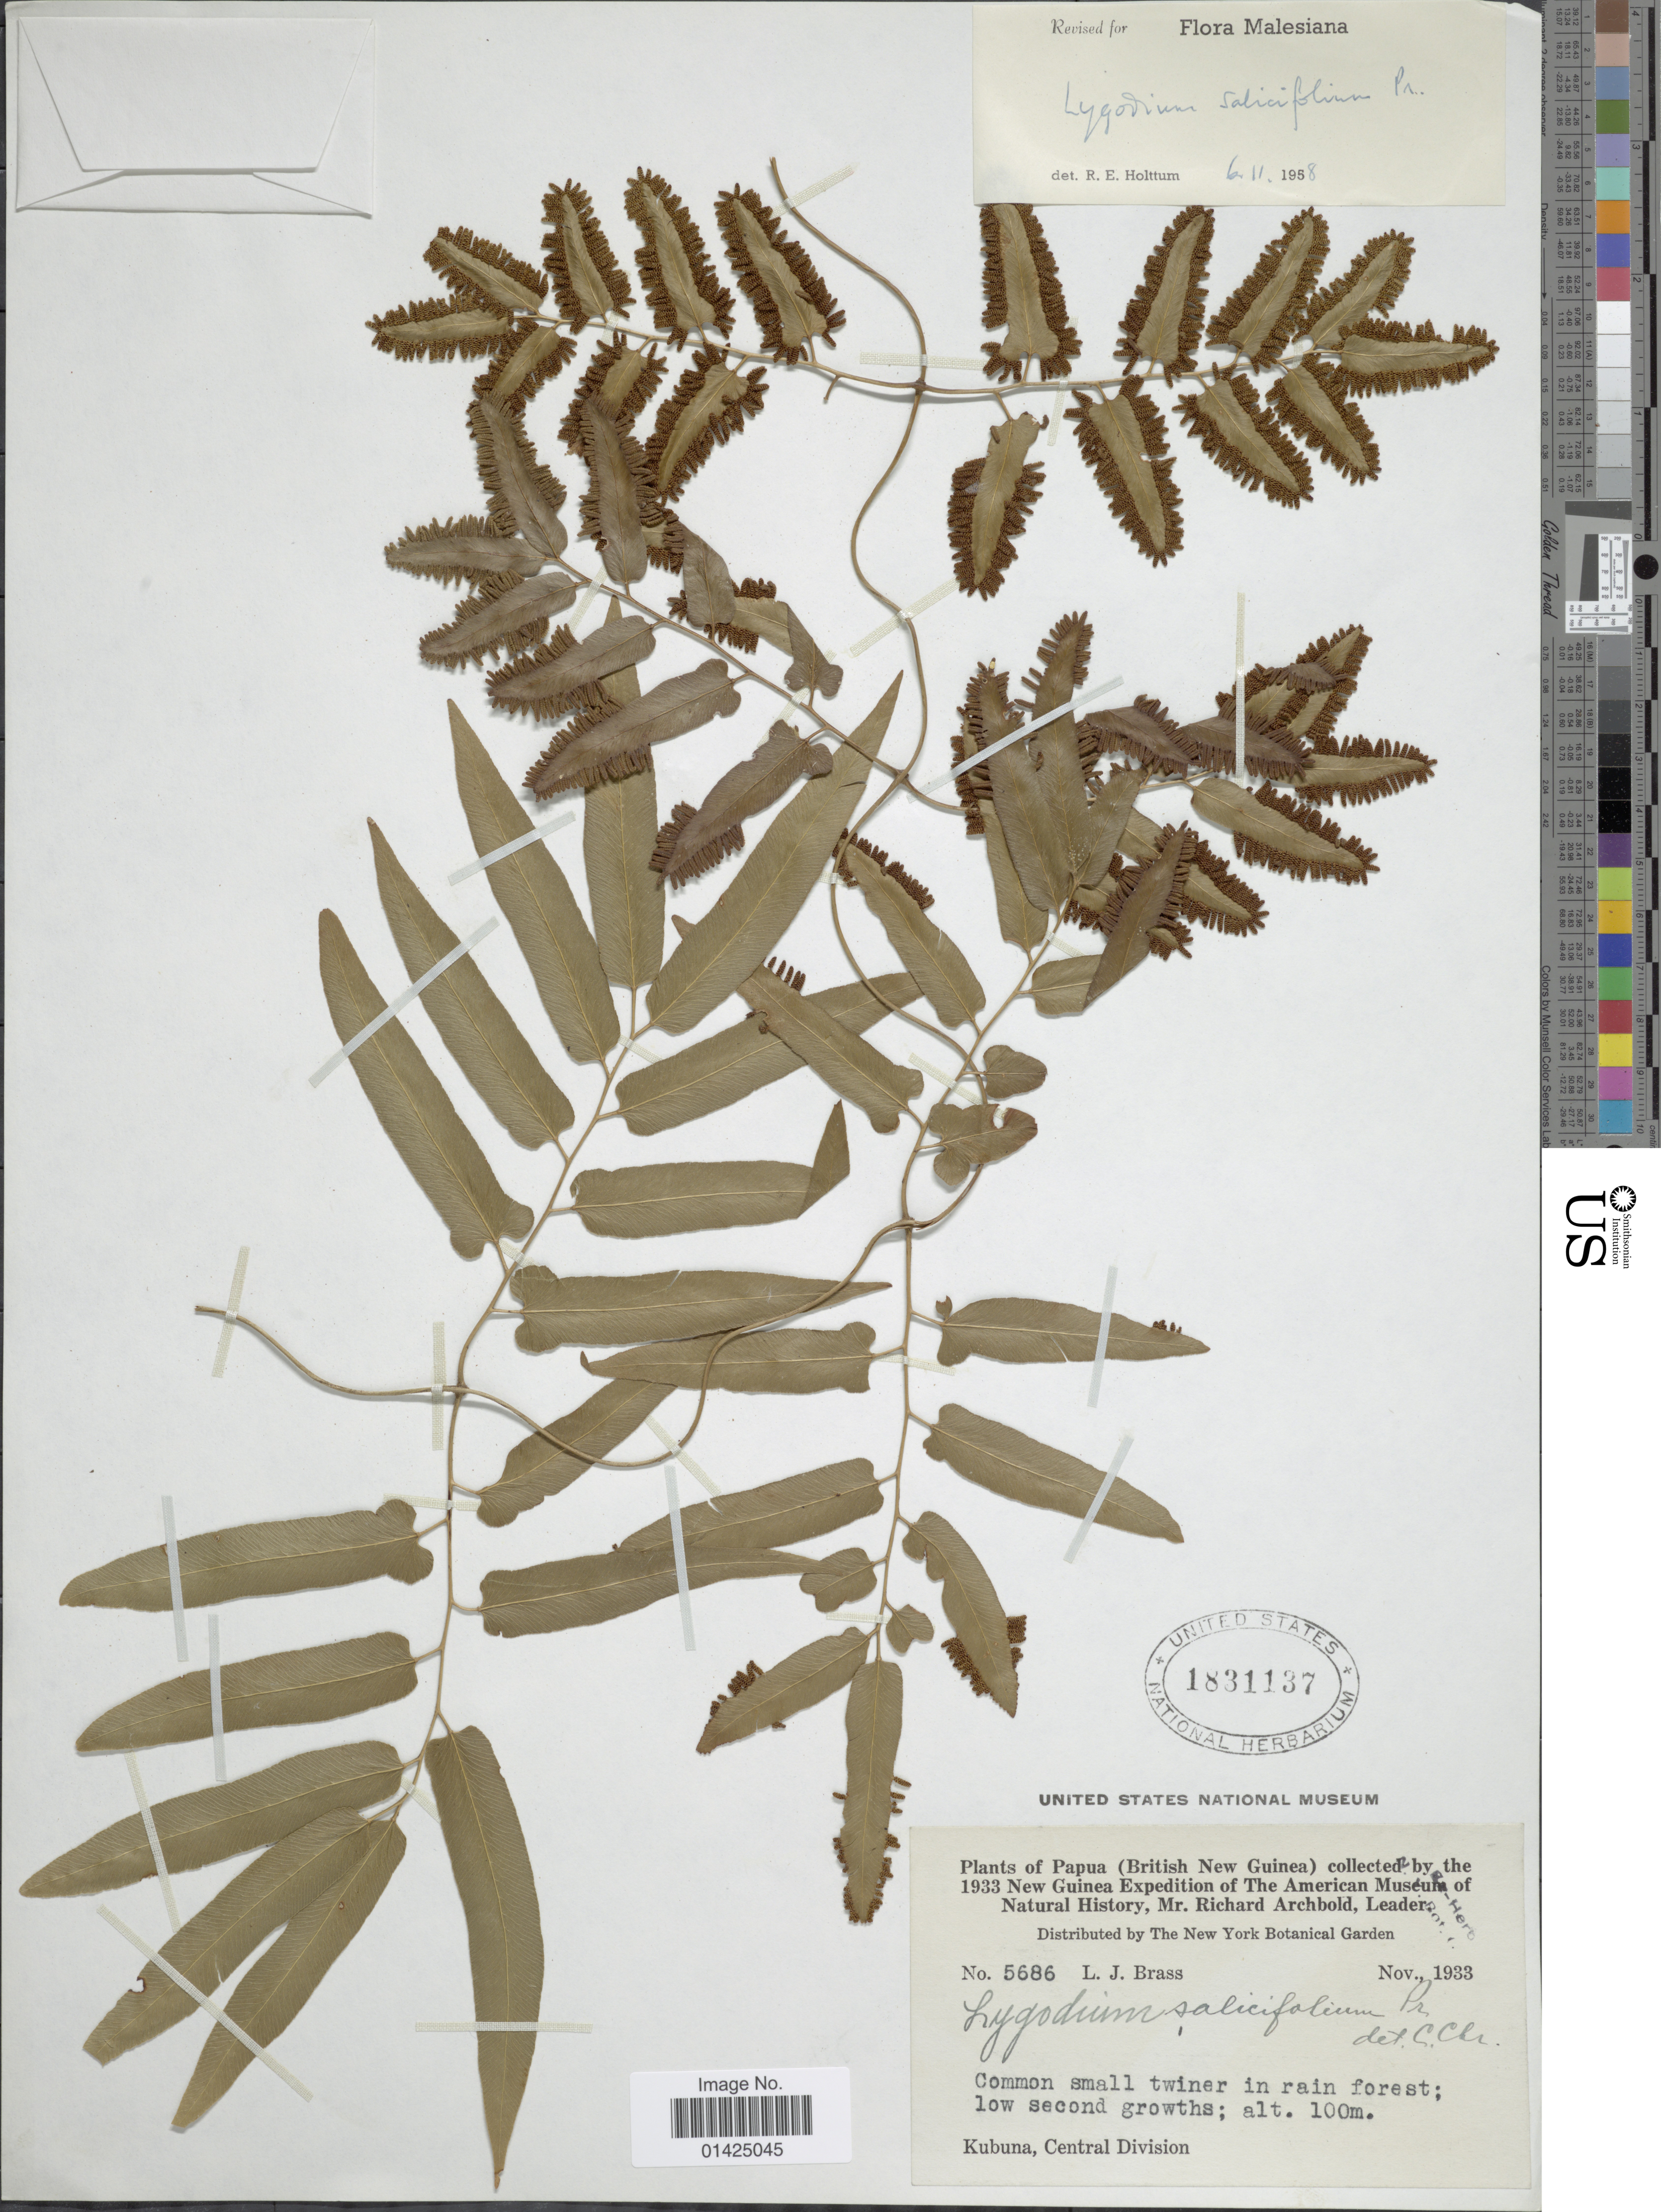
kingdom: Plantae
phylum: Tracheophyta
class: Polypodiopsida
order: Schizaeales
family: Lygodiaceae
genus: Lygodium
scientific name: Lygodium sailcifolium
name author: C. Presl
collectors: L. J. Brass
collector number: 5686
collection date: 1933-11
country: Indonesia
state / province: Papua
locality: Kubuna, Central Division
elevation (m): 100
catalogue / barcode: US 1831137